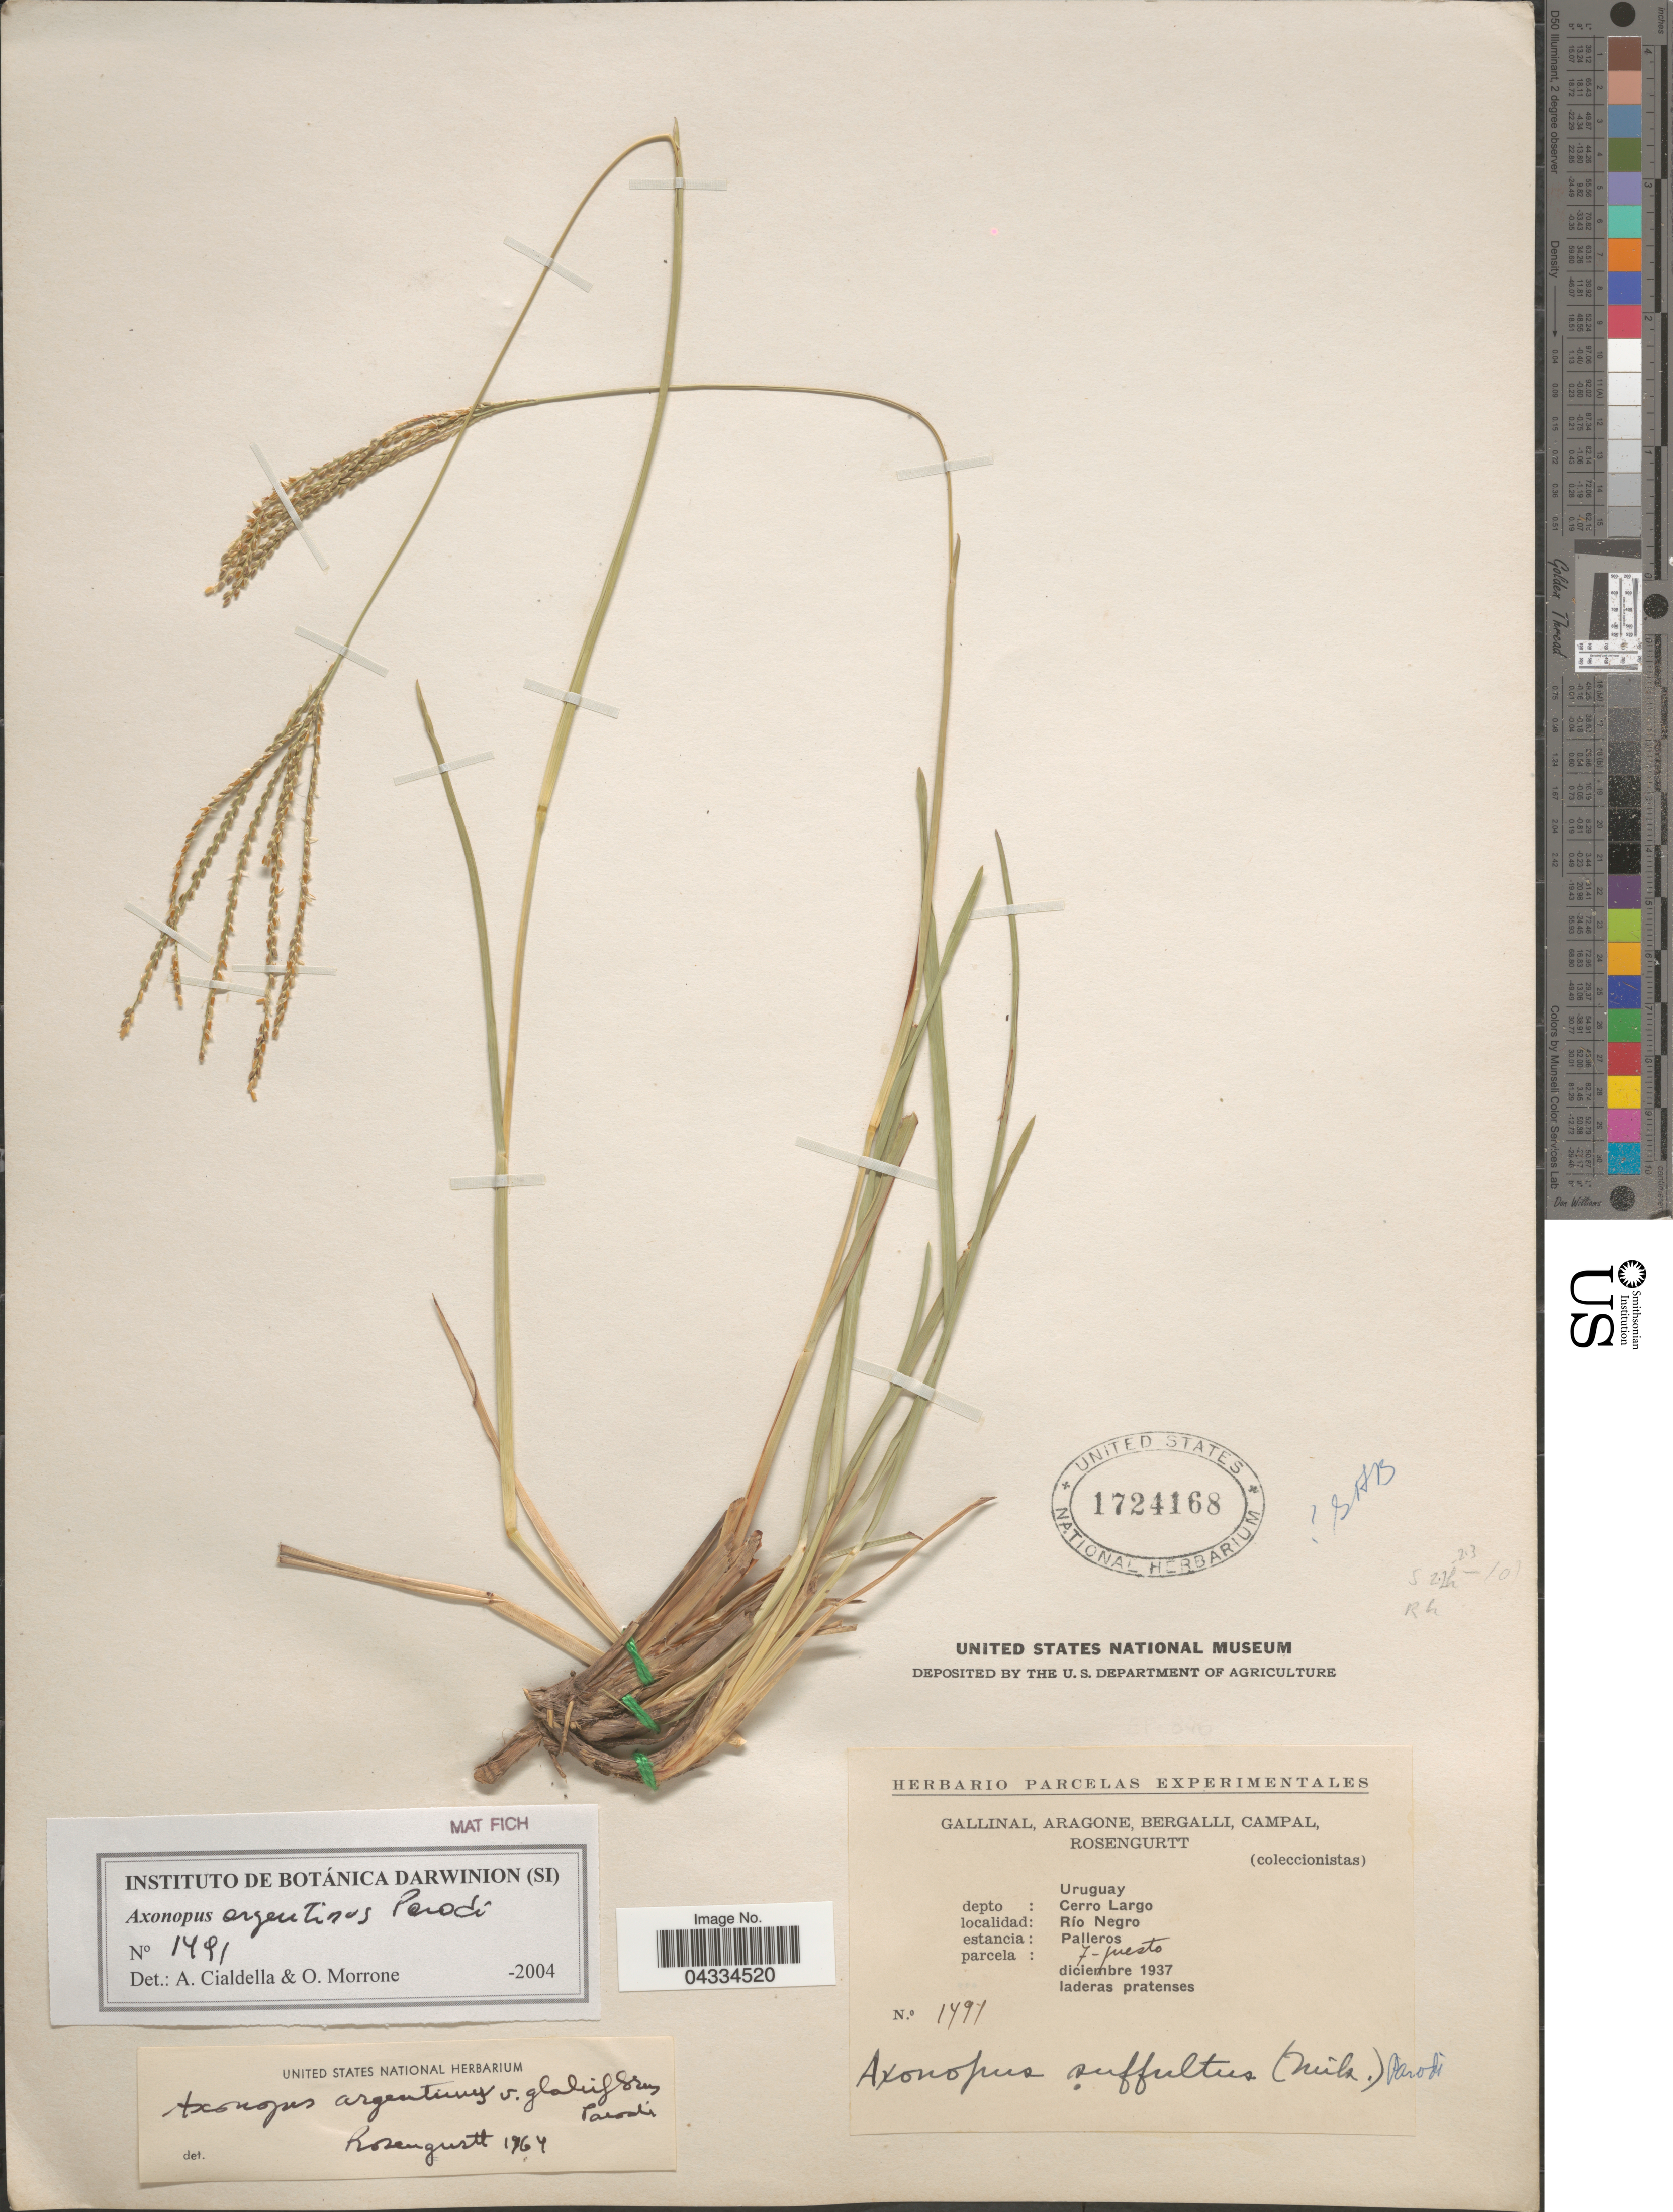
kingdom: Plantae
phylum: Tracheophyta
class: Liliopsida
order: Poales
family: Poaceae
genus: Axonopus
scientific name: Axonopus argentinus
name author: Parodi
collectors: -. Gallinal, -- Aragone, -- Bergalli, -- Campal & Rosengurtt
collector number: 1497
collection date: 1937-12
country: Uruguay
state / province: Cerro Largo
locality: Depto: Cerro Largo. Río Negro. Estancia: Palleros. Parcela: 7-puesto.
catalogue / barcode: US 1724168